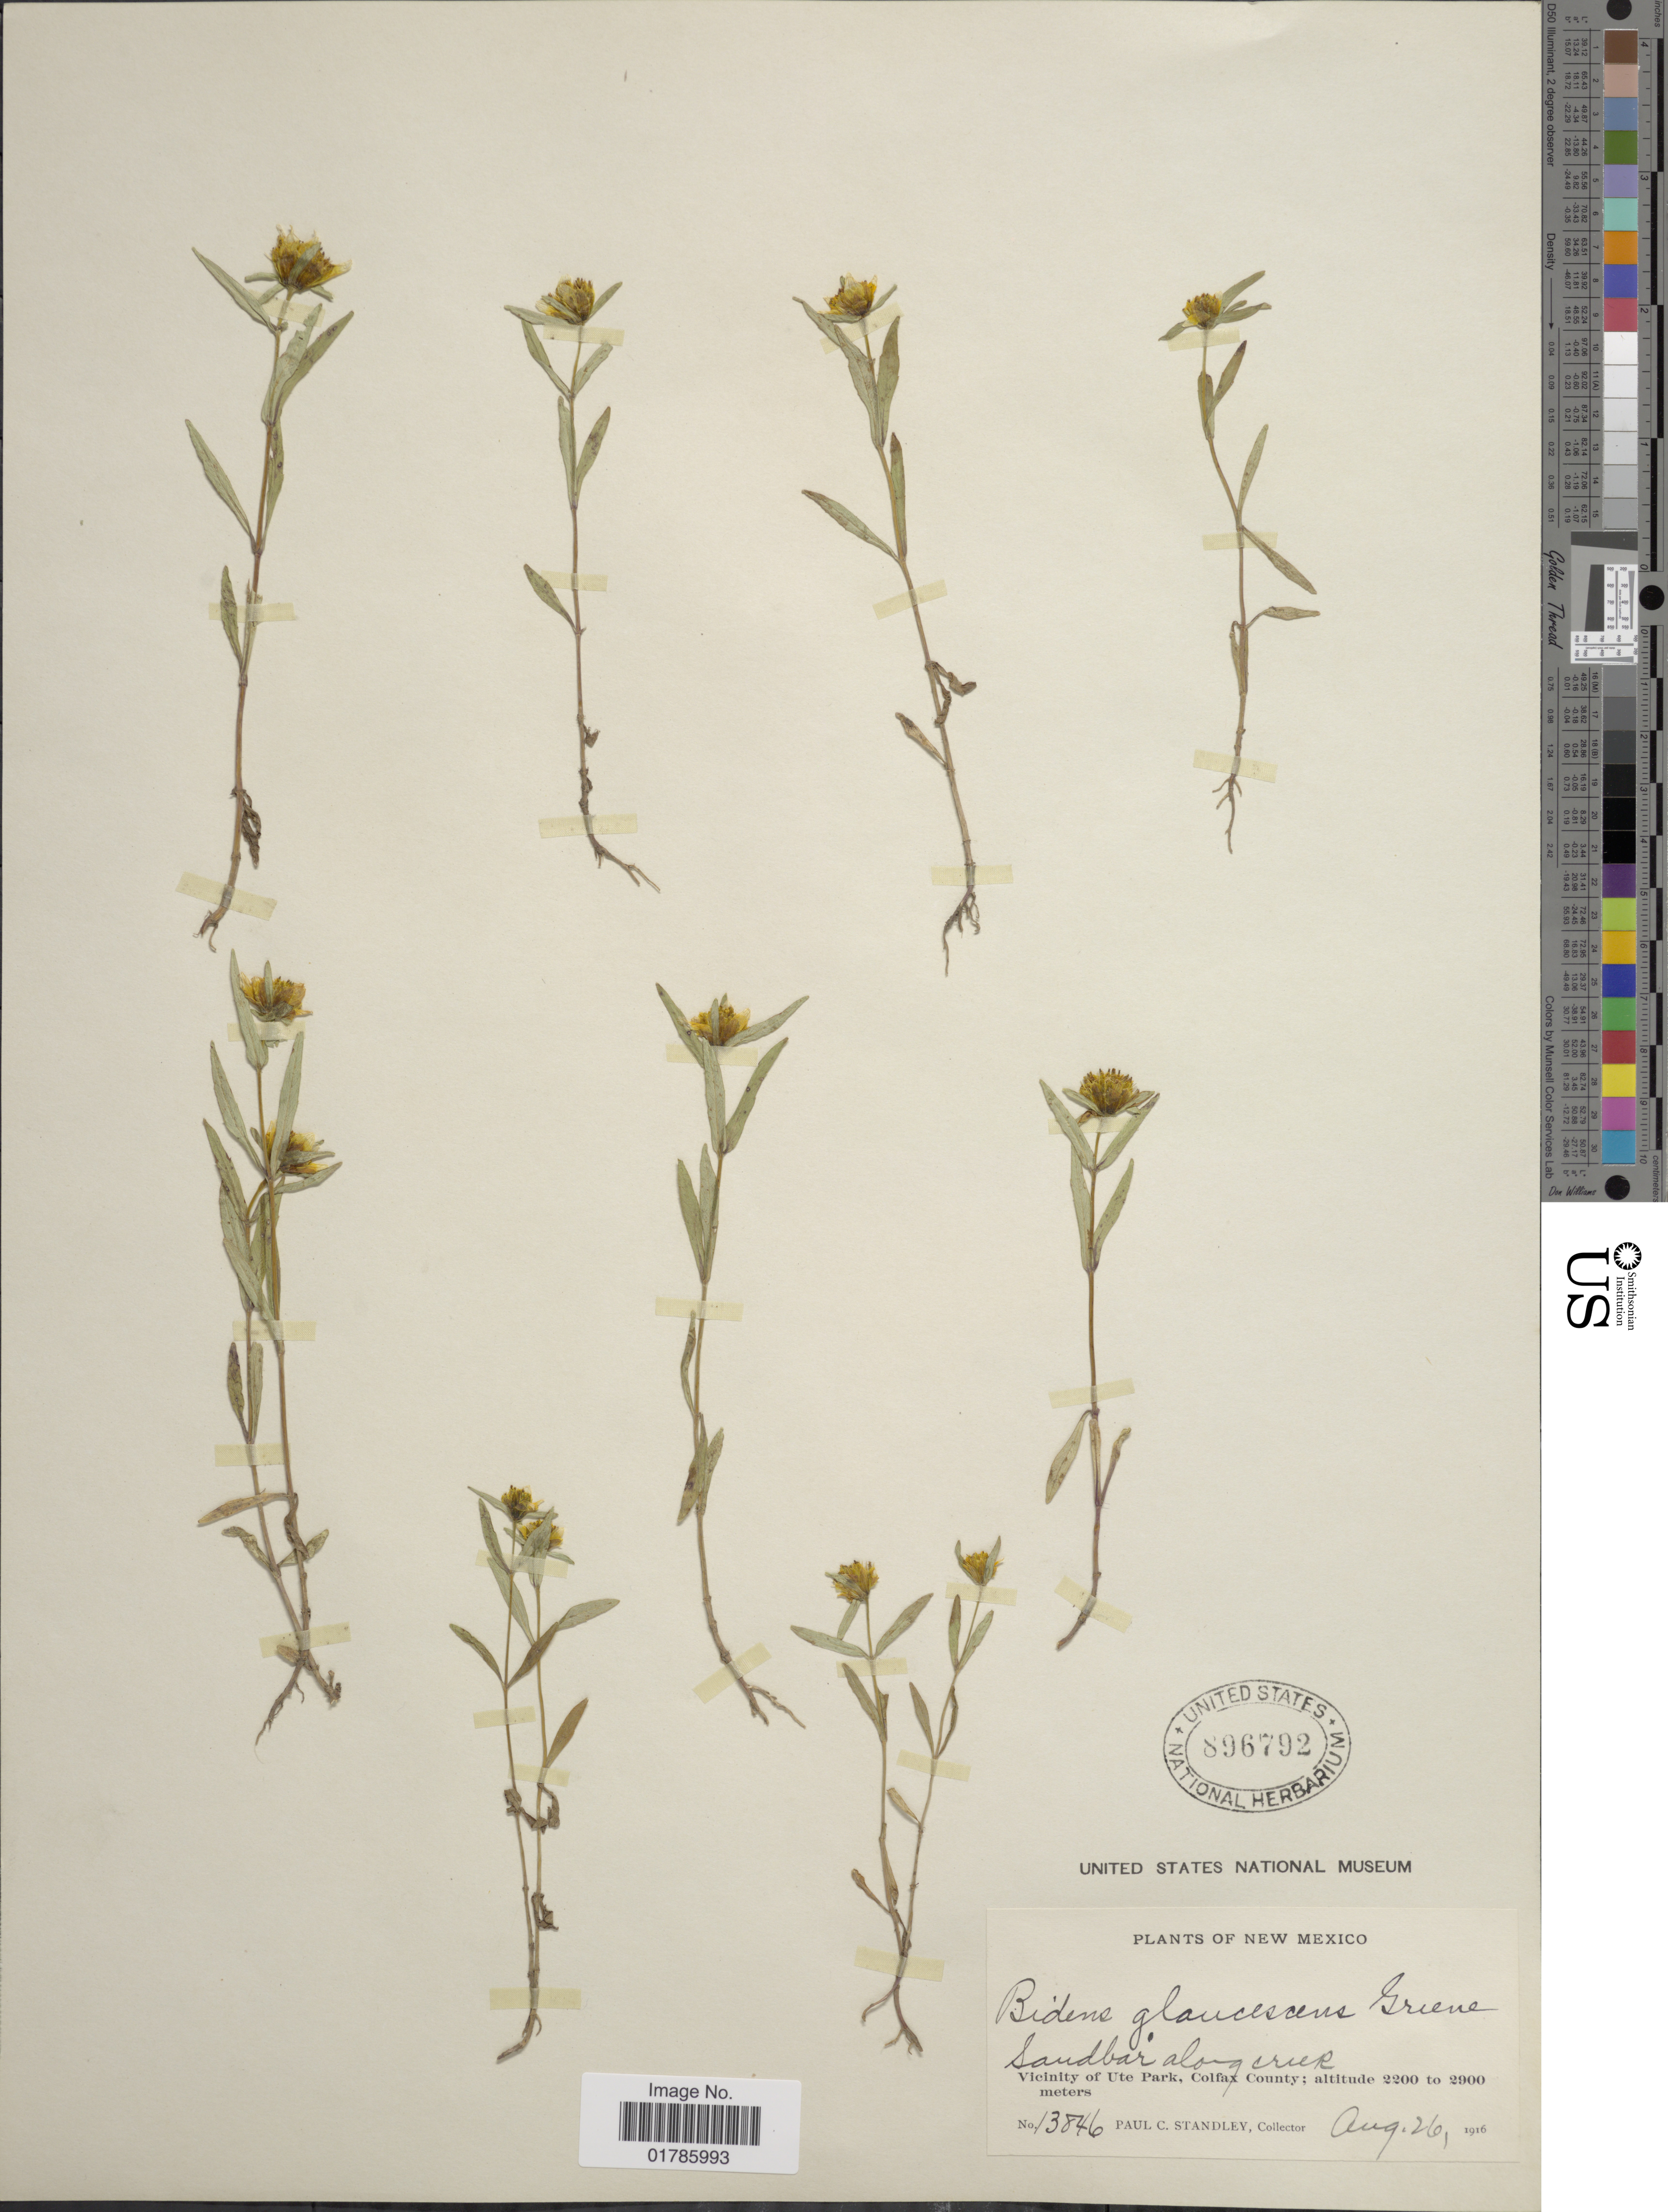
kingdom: Plantae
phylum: Tracheophyta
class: Magnoliopsida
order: Asterales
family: Asteraceae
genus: Bidens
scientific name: Bidens cernua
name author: L.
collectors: P. C. Standley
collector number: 13846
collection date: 1916-08-26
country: United States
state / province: New Mexico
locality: Sandbar along creek, vicinity of Ute Park, Colfax County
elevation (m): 2200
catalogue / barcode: US 896792